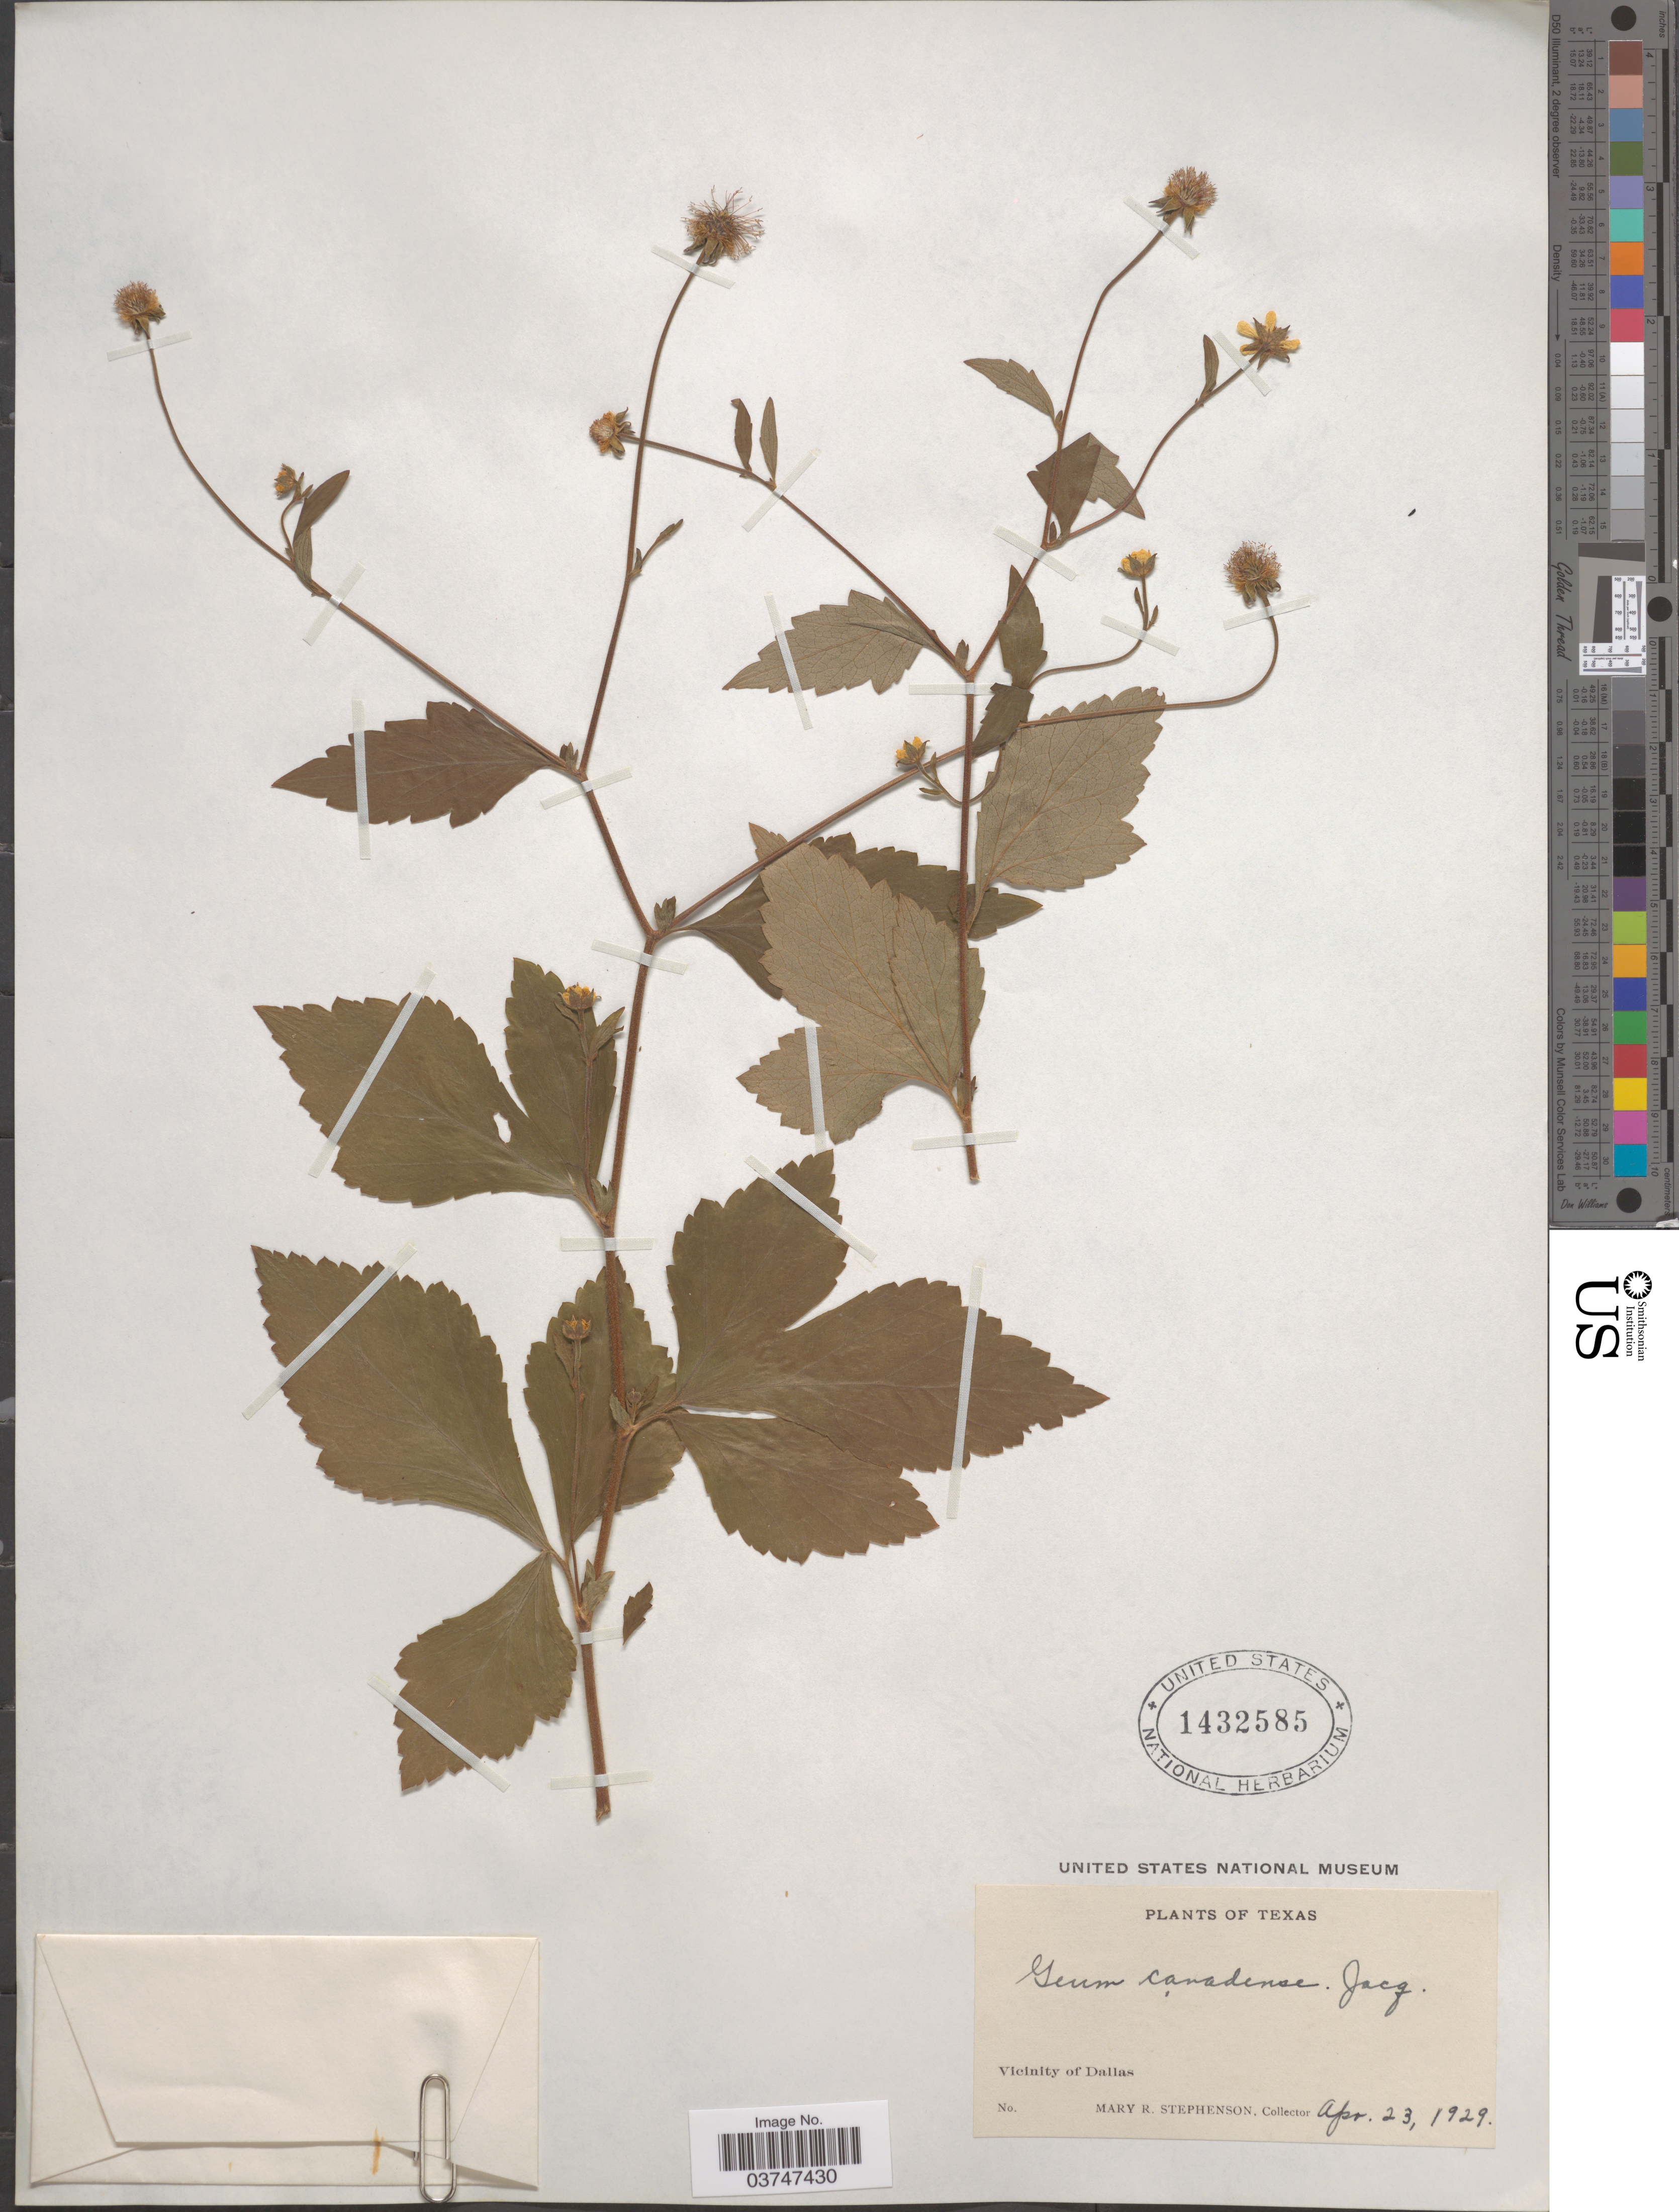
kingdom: Plantae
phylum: Tracheophyta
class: Magnoliopsida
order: Rosales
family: Rosaceae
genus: Geum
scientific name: Geum canadense var. camporum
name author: (Rydb.) Fernald & Weath.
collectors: M. Stephenson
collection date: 1929-04-23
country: United States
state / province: Texas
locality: Vicinity of Dallas.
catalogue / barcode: US 1432585